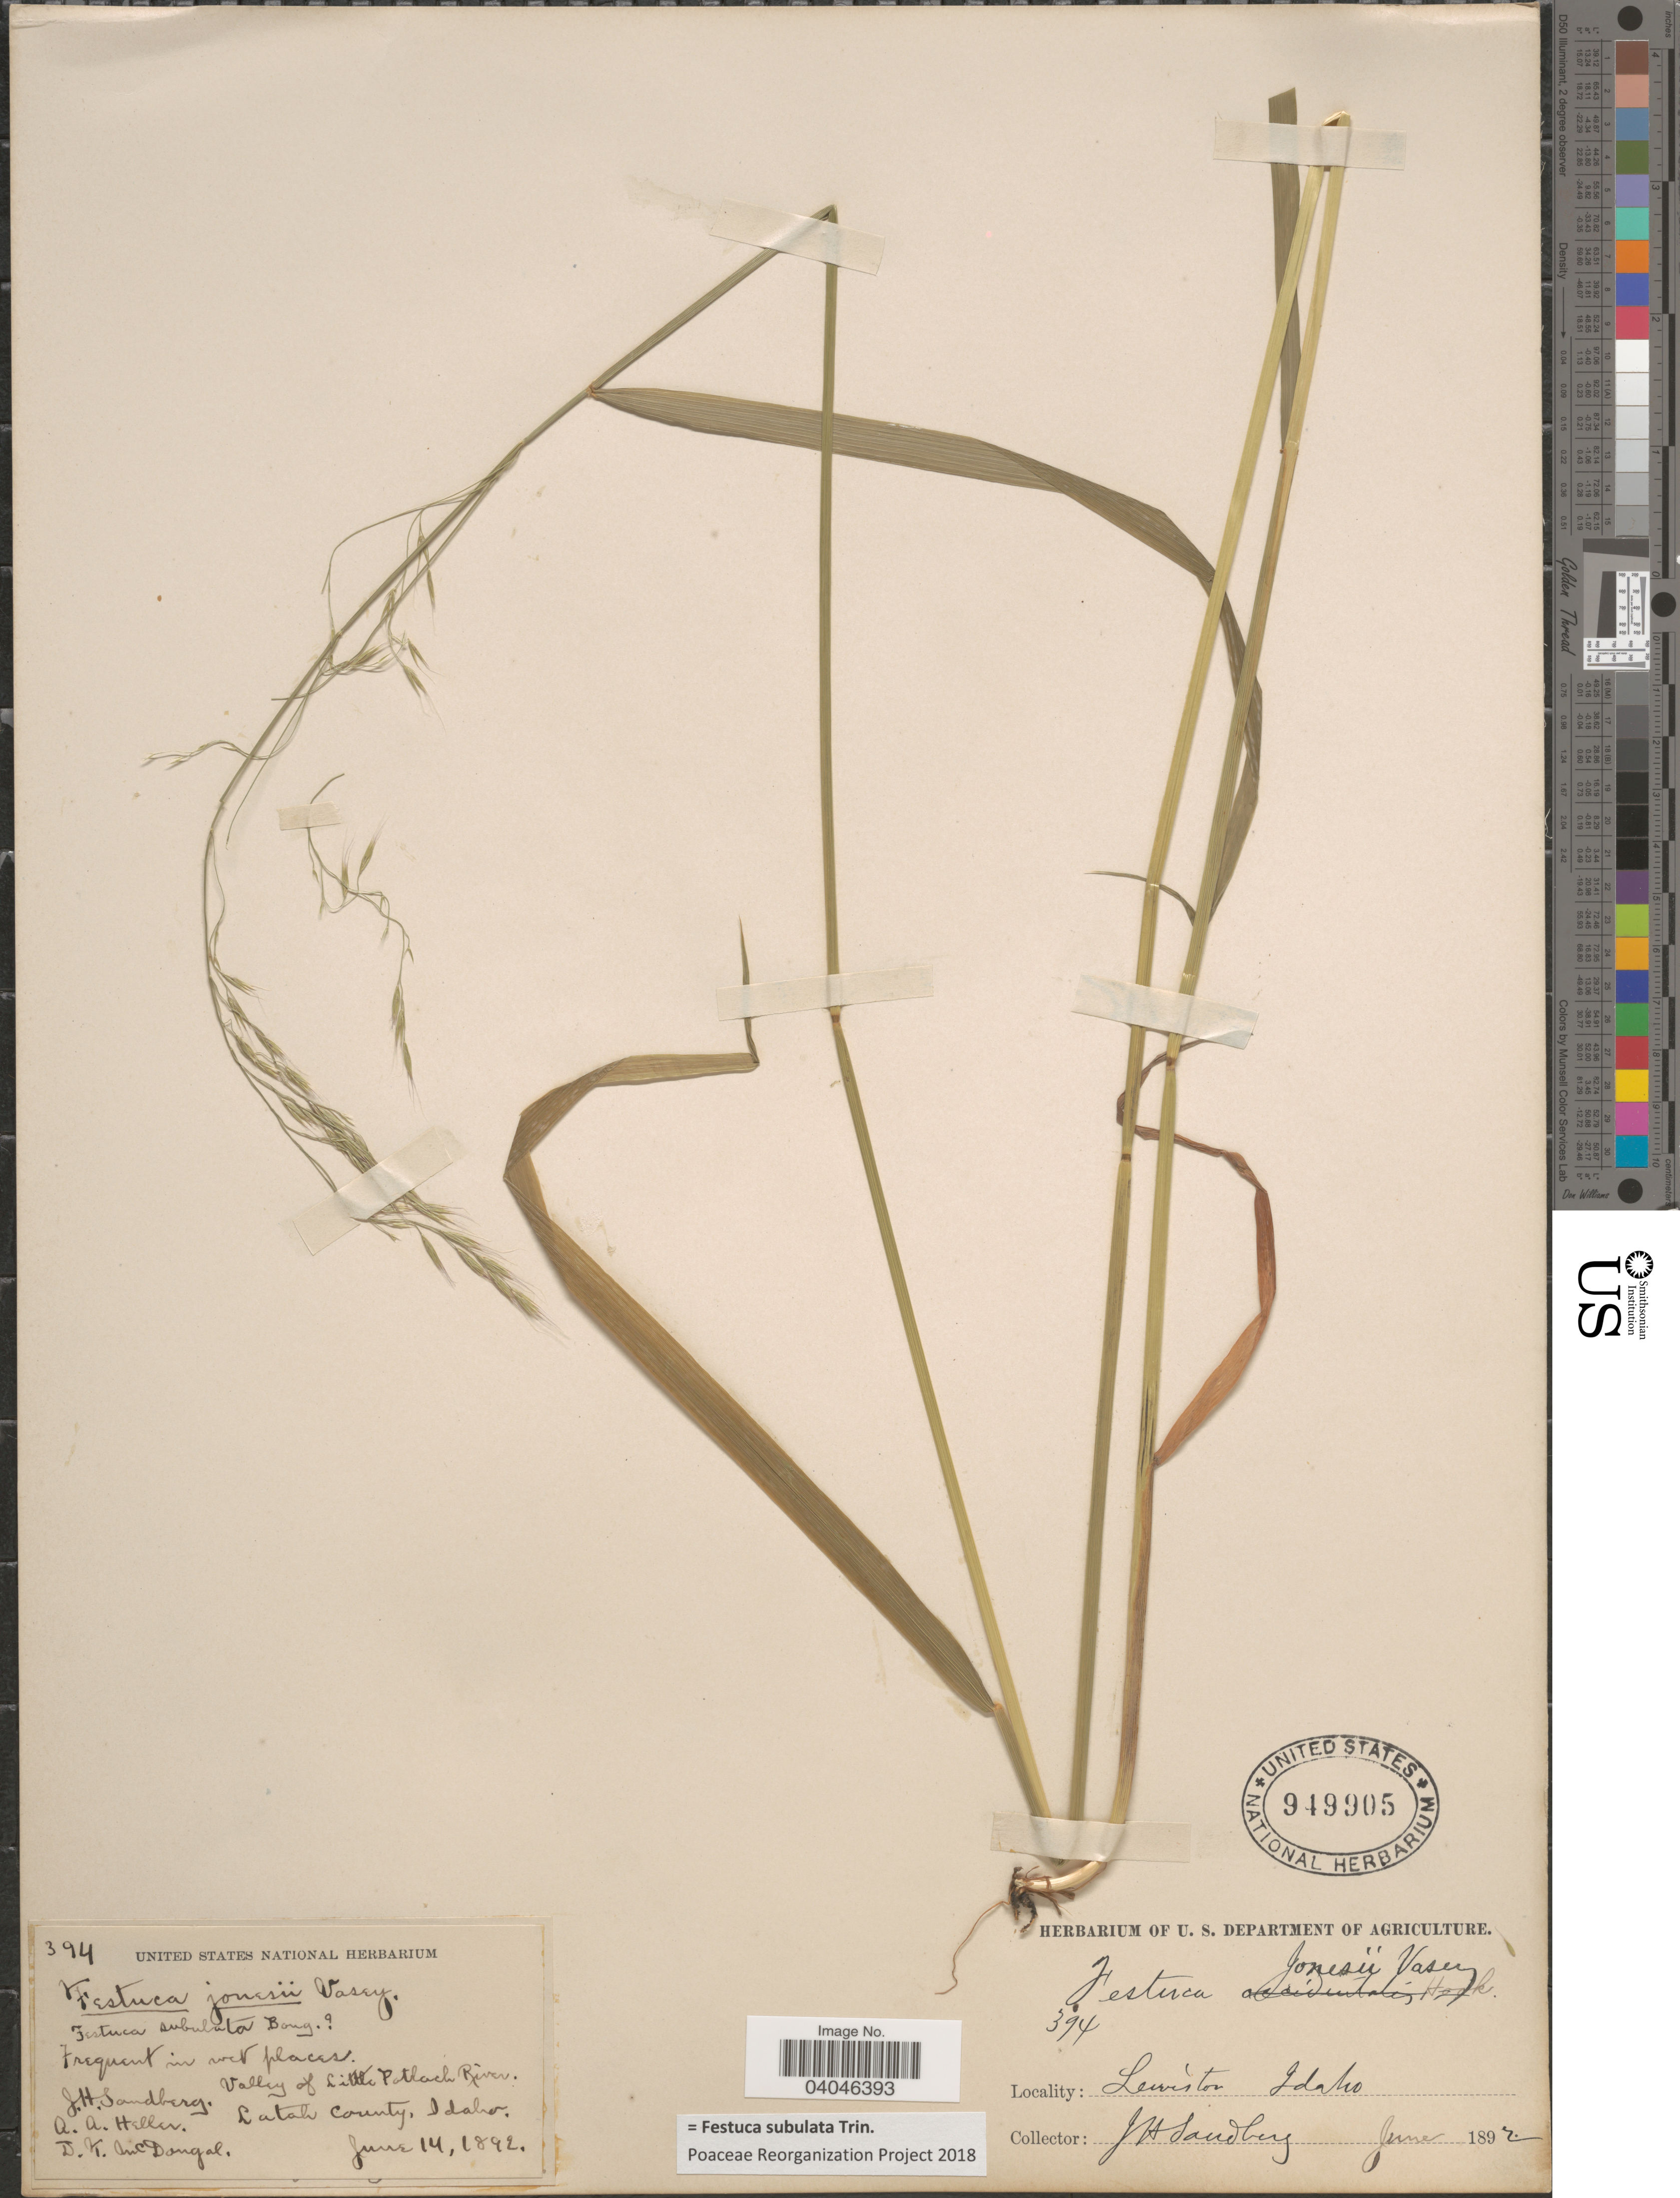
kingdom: Plantae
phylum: Tracheophyta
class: Liliopsida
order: Poales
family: Poaceae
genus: Festuca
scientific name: Festuca subulata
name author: Trin.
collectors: J. H. Sandberg, A. A. Heller & D. McDougal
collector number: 394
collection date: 1892-06-14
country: United States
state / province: Idaho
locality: Valley of Little Potlach River. Latah County. Lewiston.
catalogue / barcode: US 949905